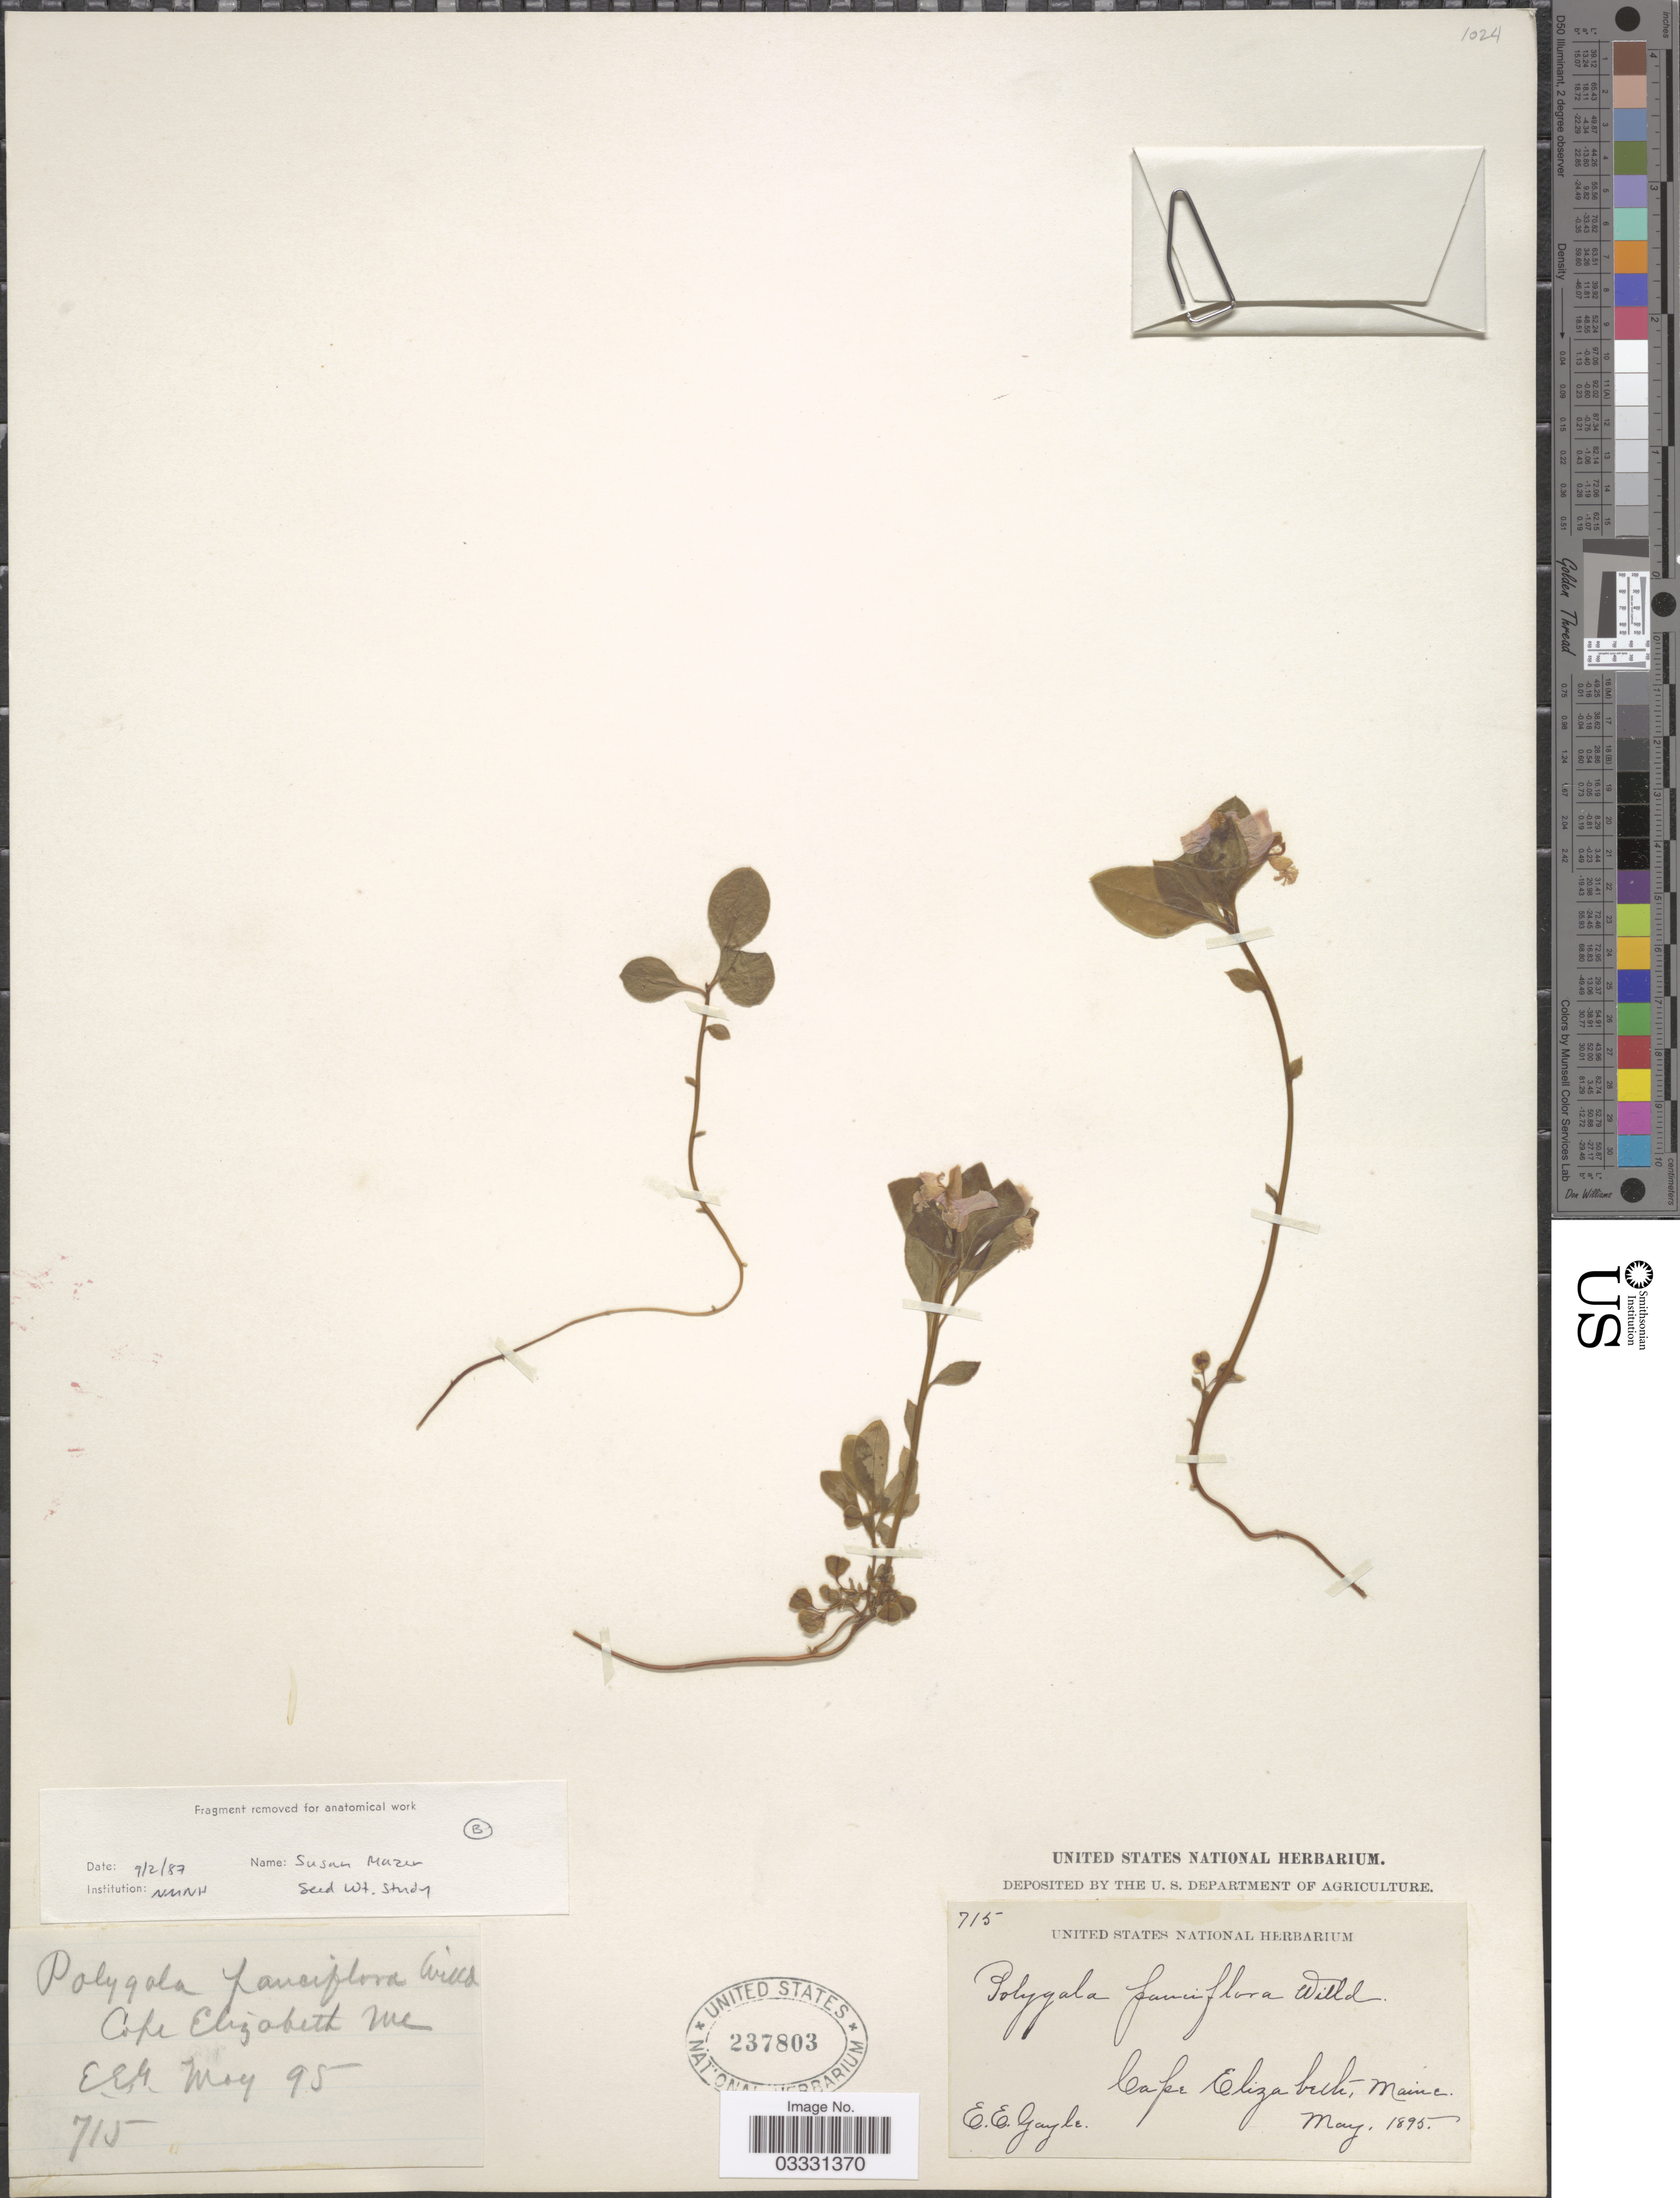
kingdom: Plantae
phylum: Tracheophyta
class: Magnoliopsida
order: Fabales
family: Polygalaceae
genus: Polygaloides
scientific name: Polygaloides paucifolia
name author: (Willd.) J.R. Abbott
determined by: Strong, Mark T., (BOT), Smithsonian Institution - National Museum of Natural History (UNITED STATES)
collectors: E. Gayle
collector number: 715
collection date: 1895-05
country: United States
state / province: Maine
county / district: Cumberland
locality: Cape Elizabeth.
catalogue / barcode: US 237803